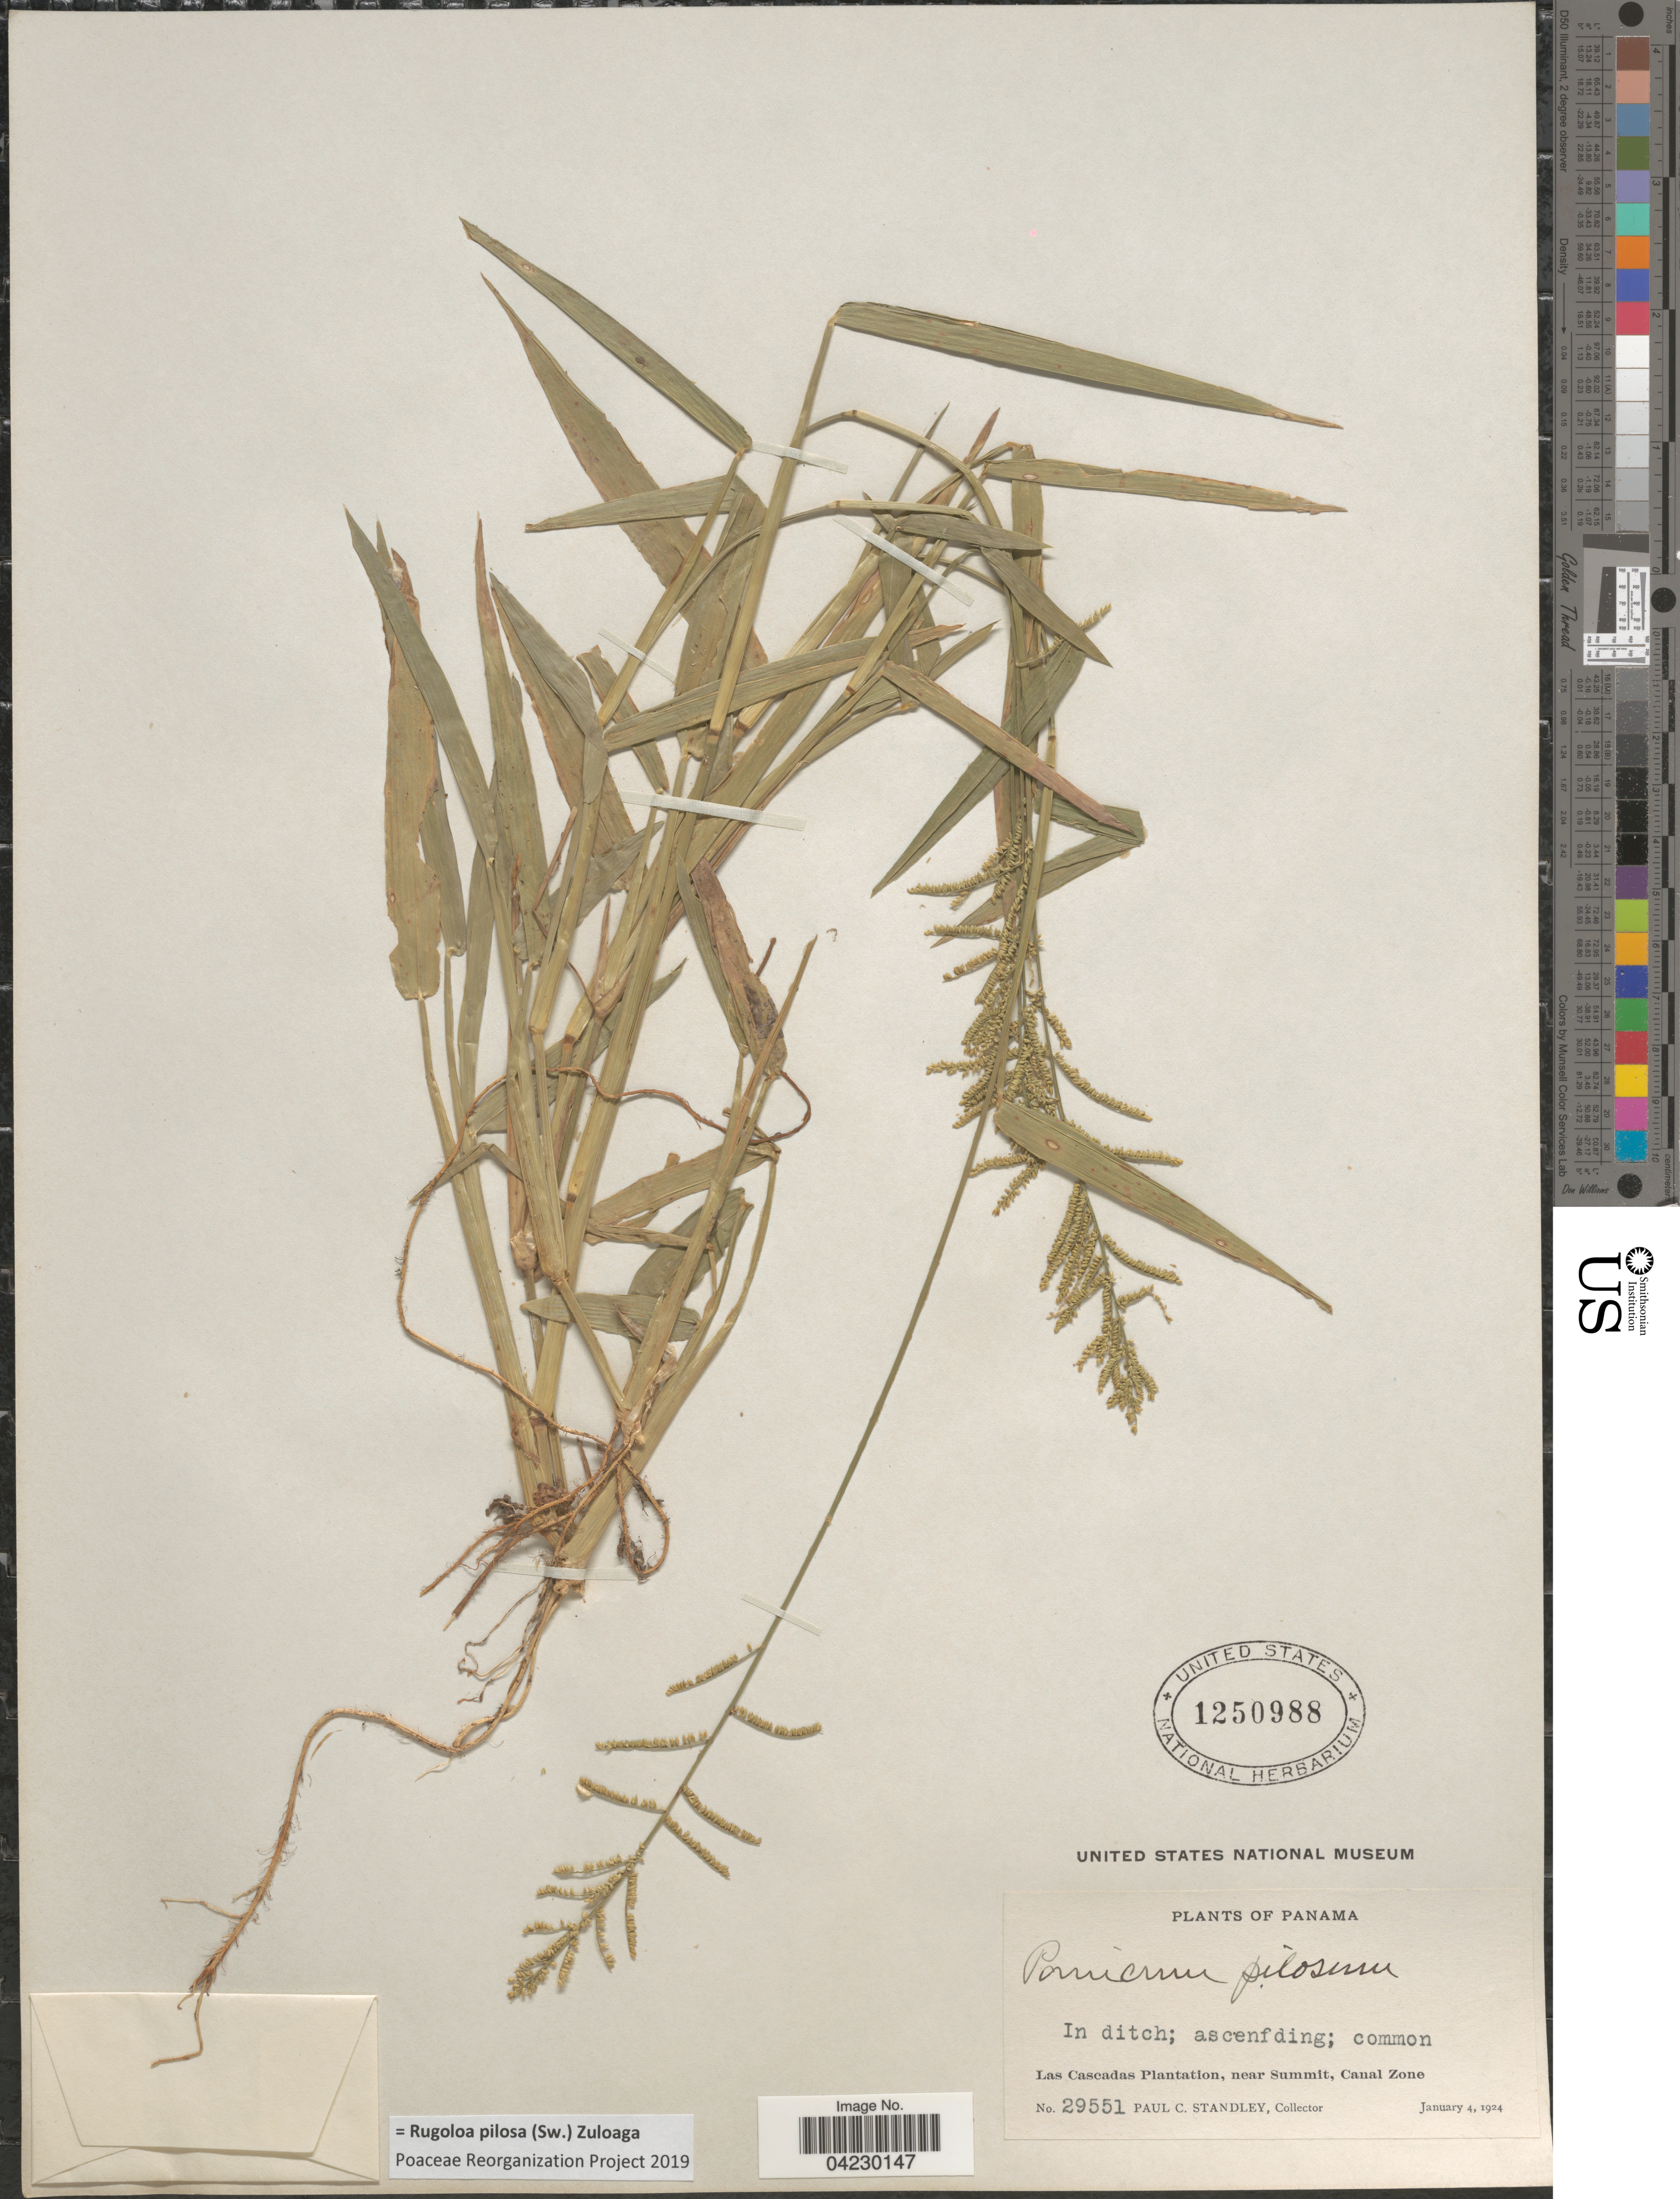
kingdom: Plantae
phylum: Tracheophyta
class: Liliopsida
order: Poales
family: Poaceae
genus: Rugoloa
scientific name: Rugoloa pilosa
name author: (Sw.) Zuloaga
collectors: P. C. Standley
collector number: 29551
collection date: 1924-01-04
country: Panama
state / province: Colón / Panamá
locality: In ditch; Las Cascadas Plantation, near Summit, Canal Zone.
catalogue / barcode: US 1250988